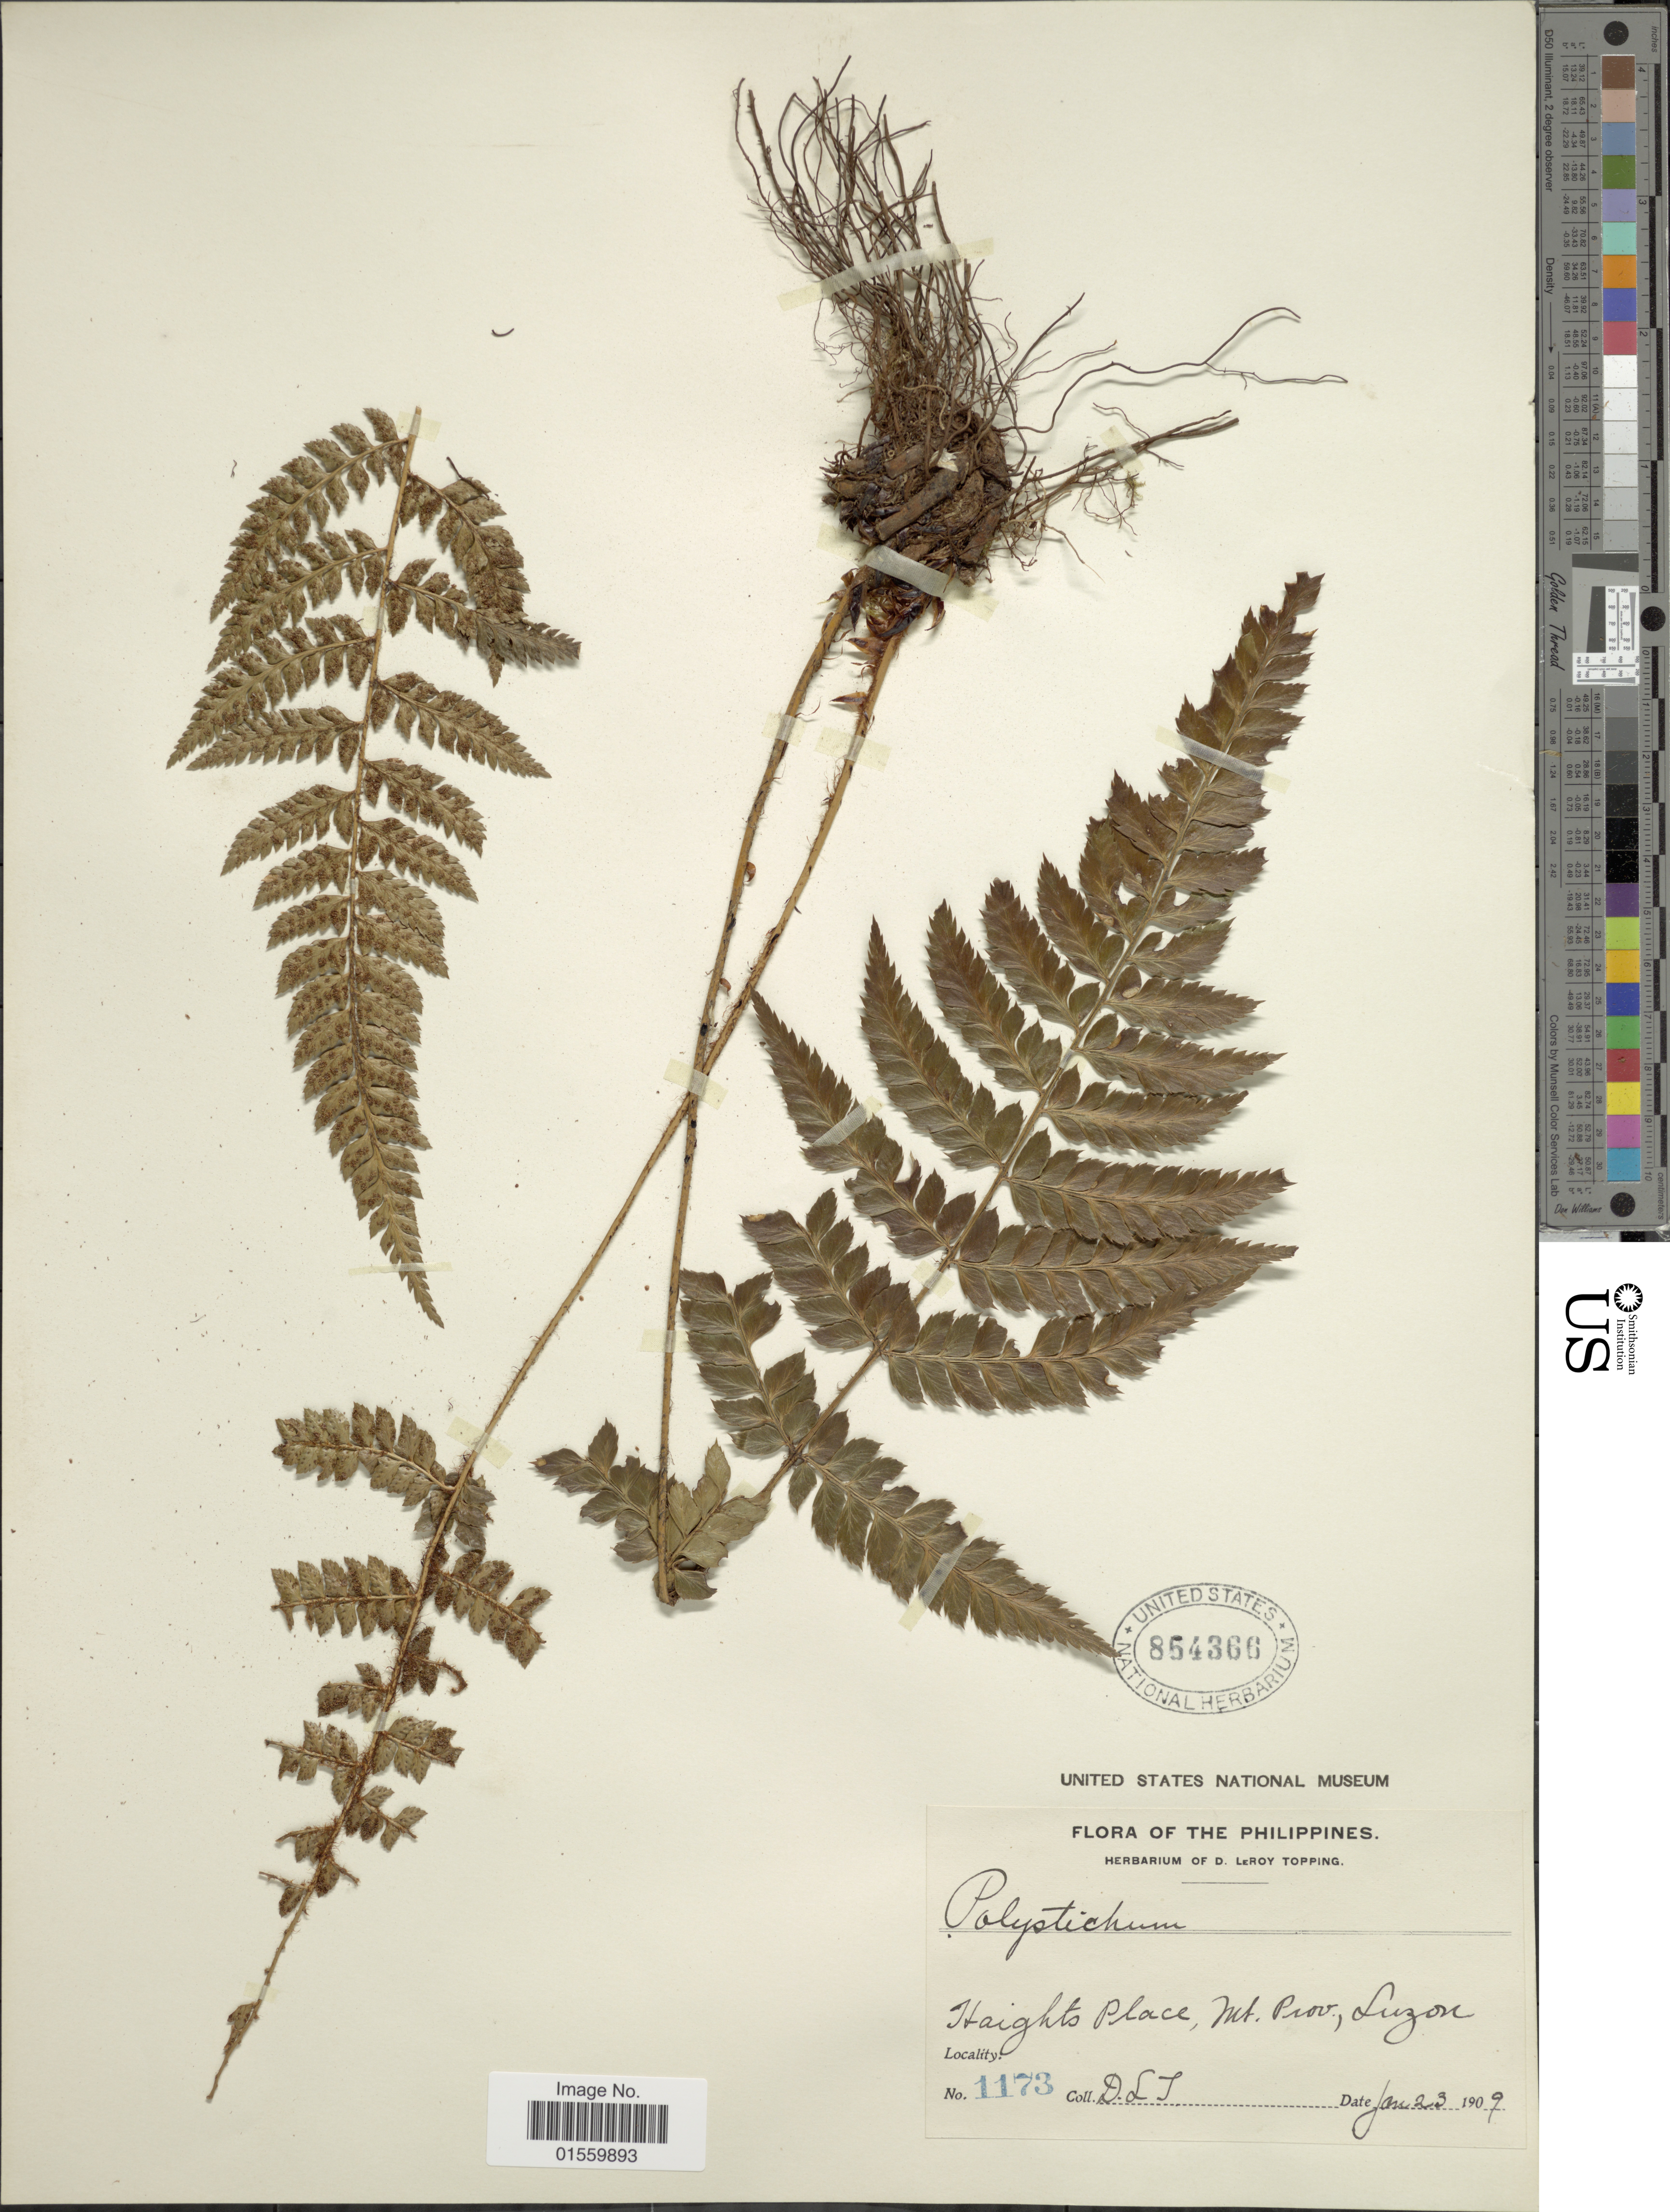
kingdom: Plantae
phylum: Tracheophyta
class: Polypodiopsida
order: Polypodiales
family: Dryopteridaceae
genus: Polystichum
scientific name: Polystichum aculeatum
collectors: D. L. Topping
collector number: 1173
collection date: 1909-01-23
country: Philippines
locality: Haights Place, Mt. Prov., Luzon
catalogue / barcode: US 854366